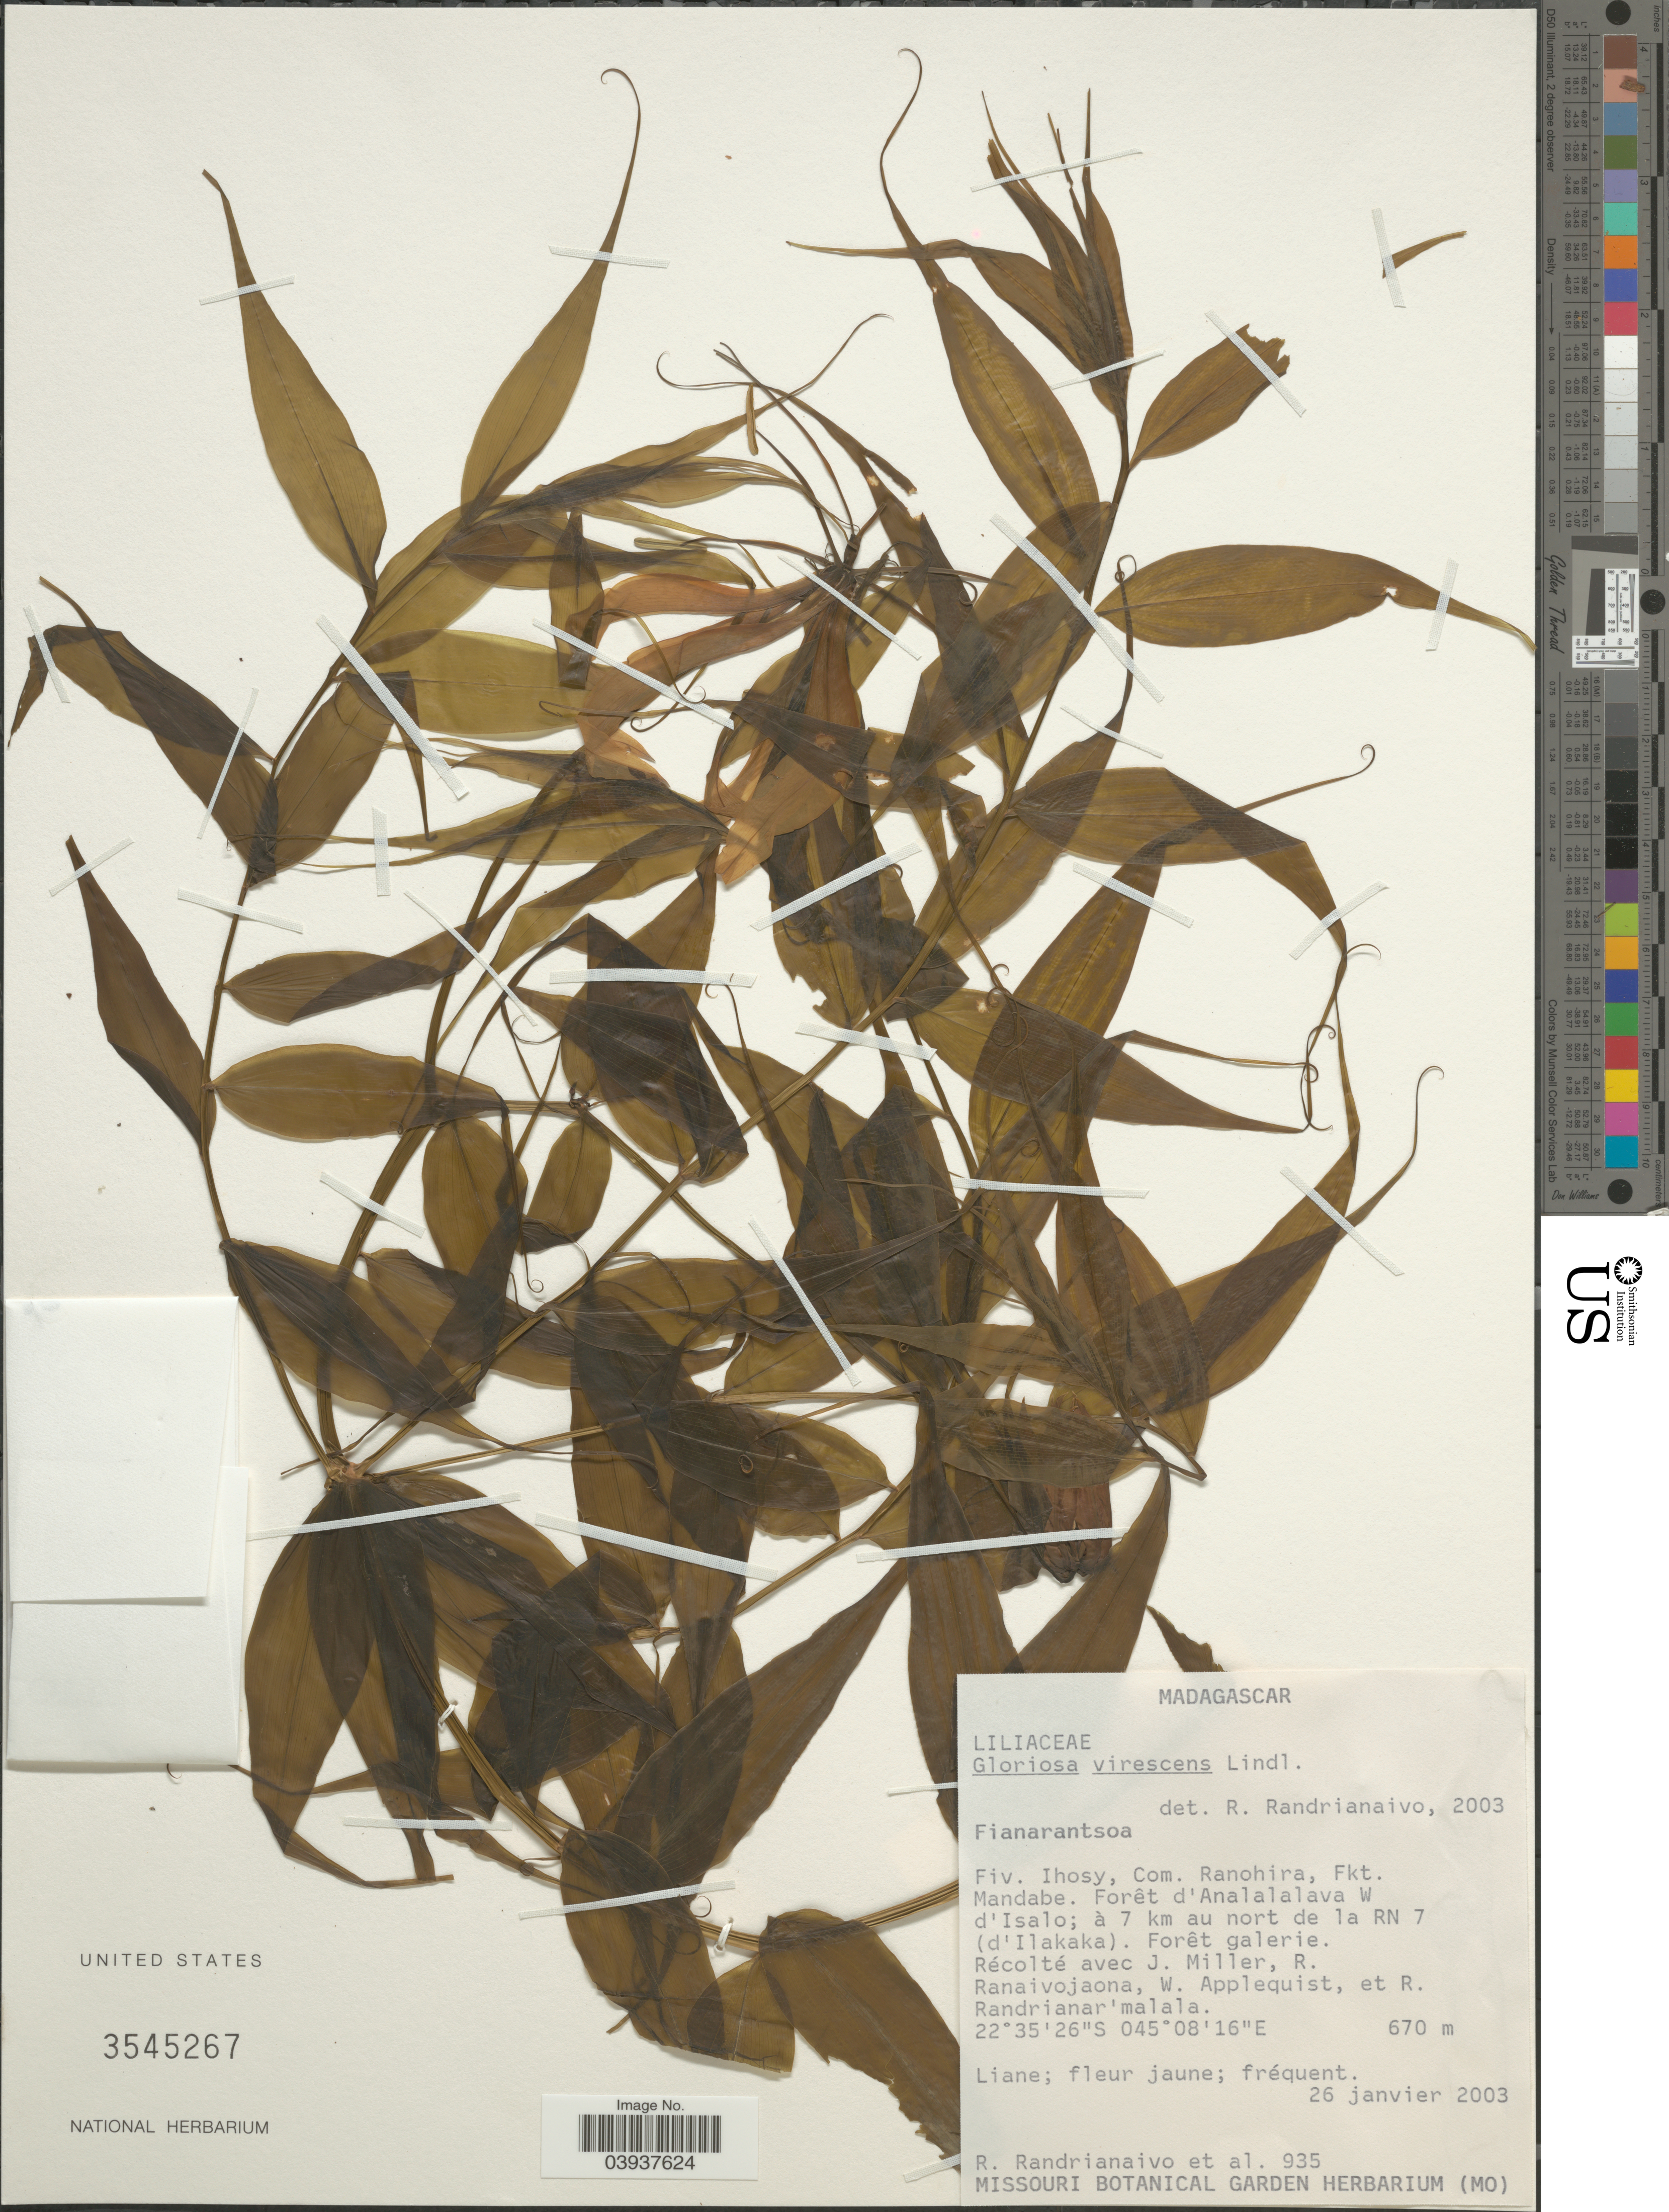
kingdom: Plantae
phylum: Tracheophyta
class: Liliopsida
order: Liliales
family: Colchicaceae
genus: Gloriosa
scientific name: Gloriosa virescens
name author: Lindl.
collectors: R. Randrianaivo, J. Miller, R. Ranaivojaona, W. Applequist & et al.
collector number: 935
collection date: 2003-01-26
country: Madagascar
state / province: Ihorombe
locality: Fiv. Ihosy, Com. Ranohira, Fkt. Mandabe. Forêt d' Analalalava W d' Isalo; à 7 km au nort de la RN 7 (d' Ilakaka).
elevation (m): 670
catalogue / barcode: US 3545267